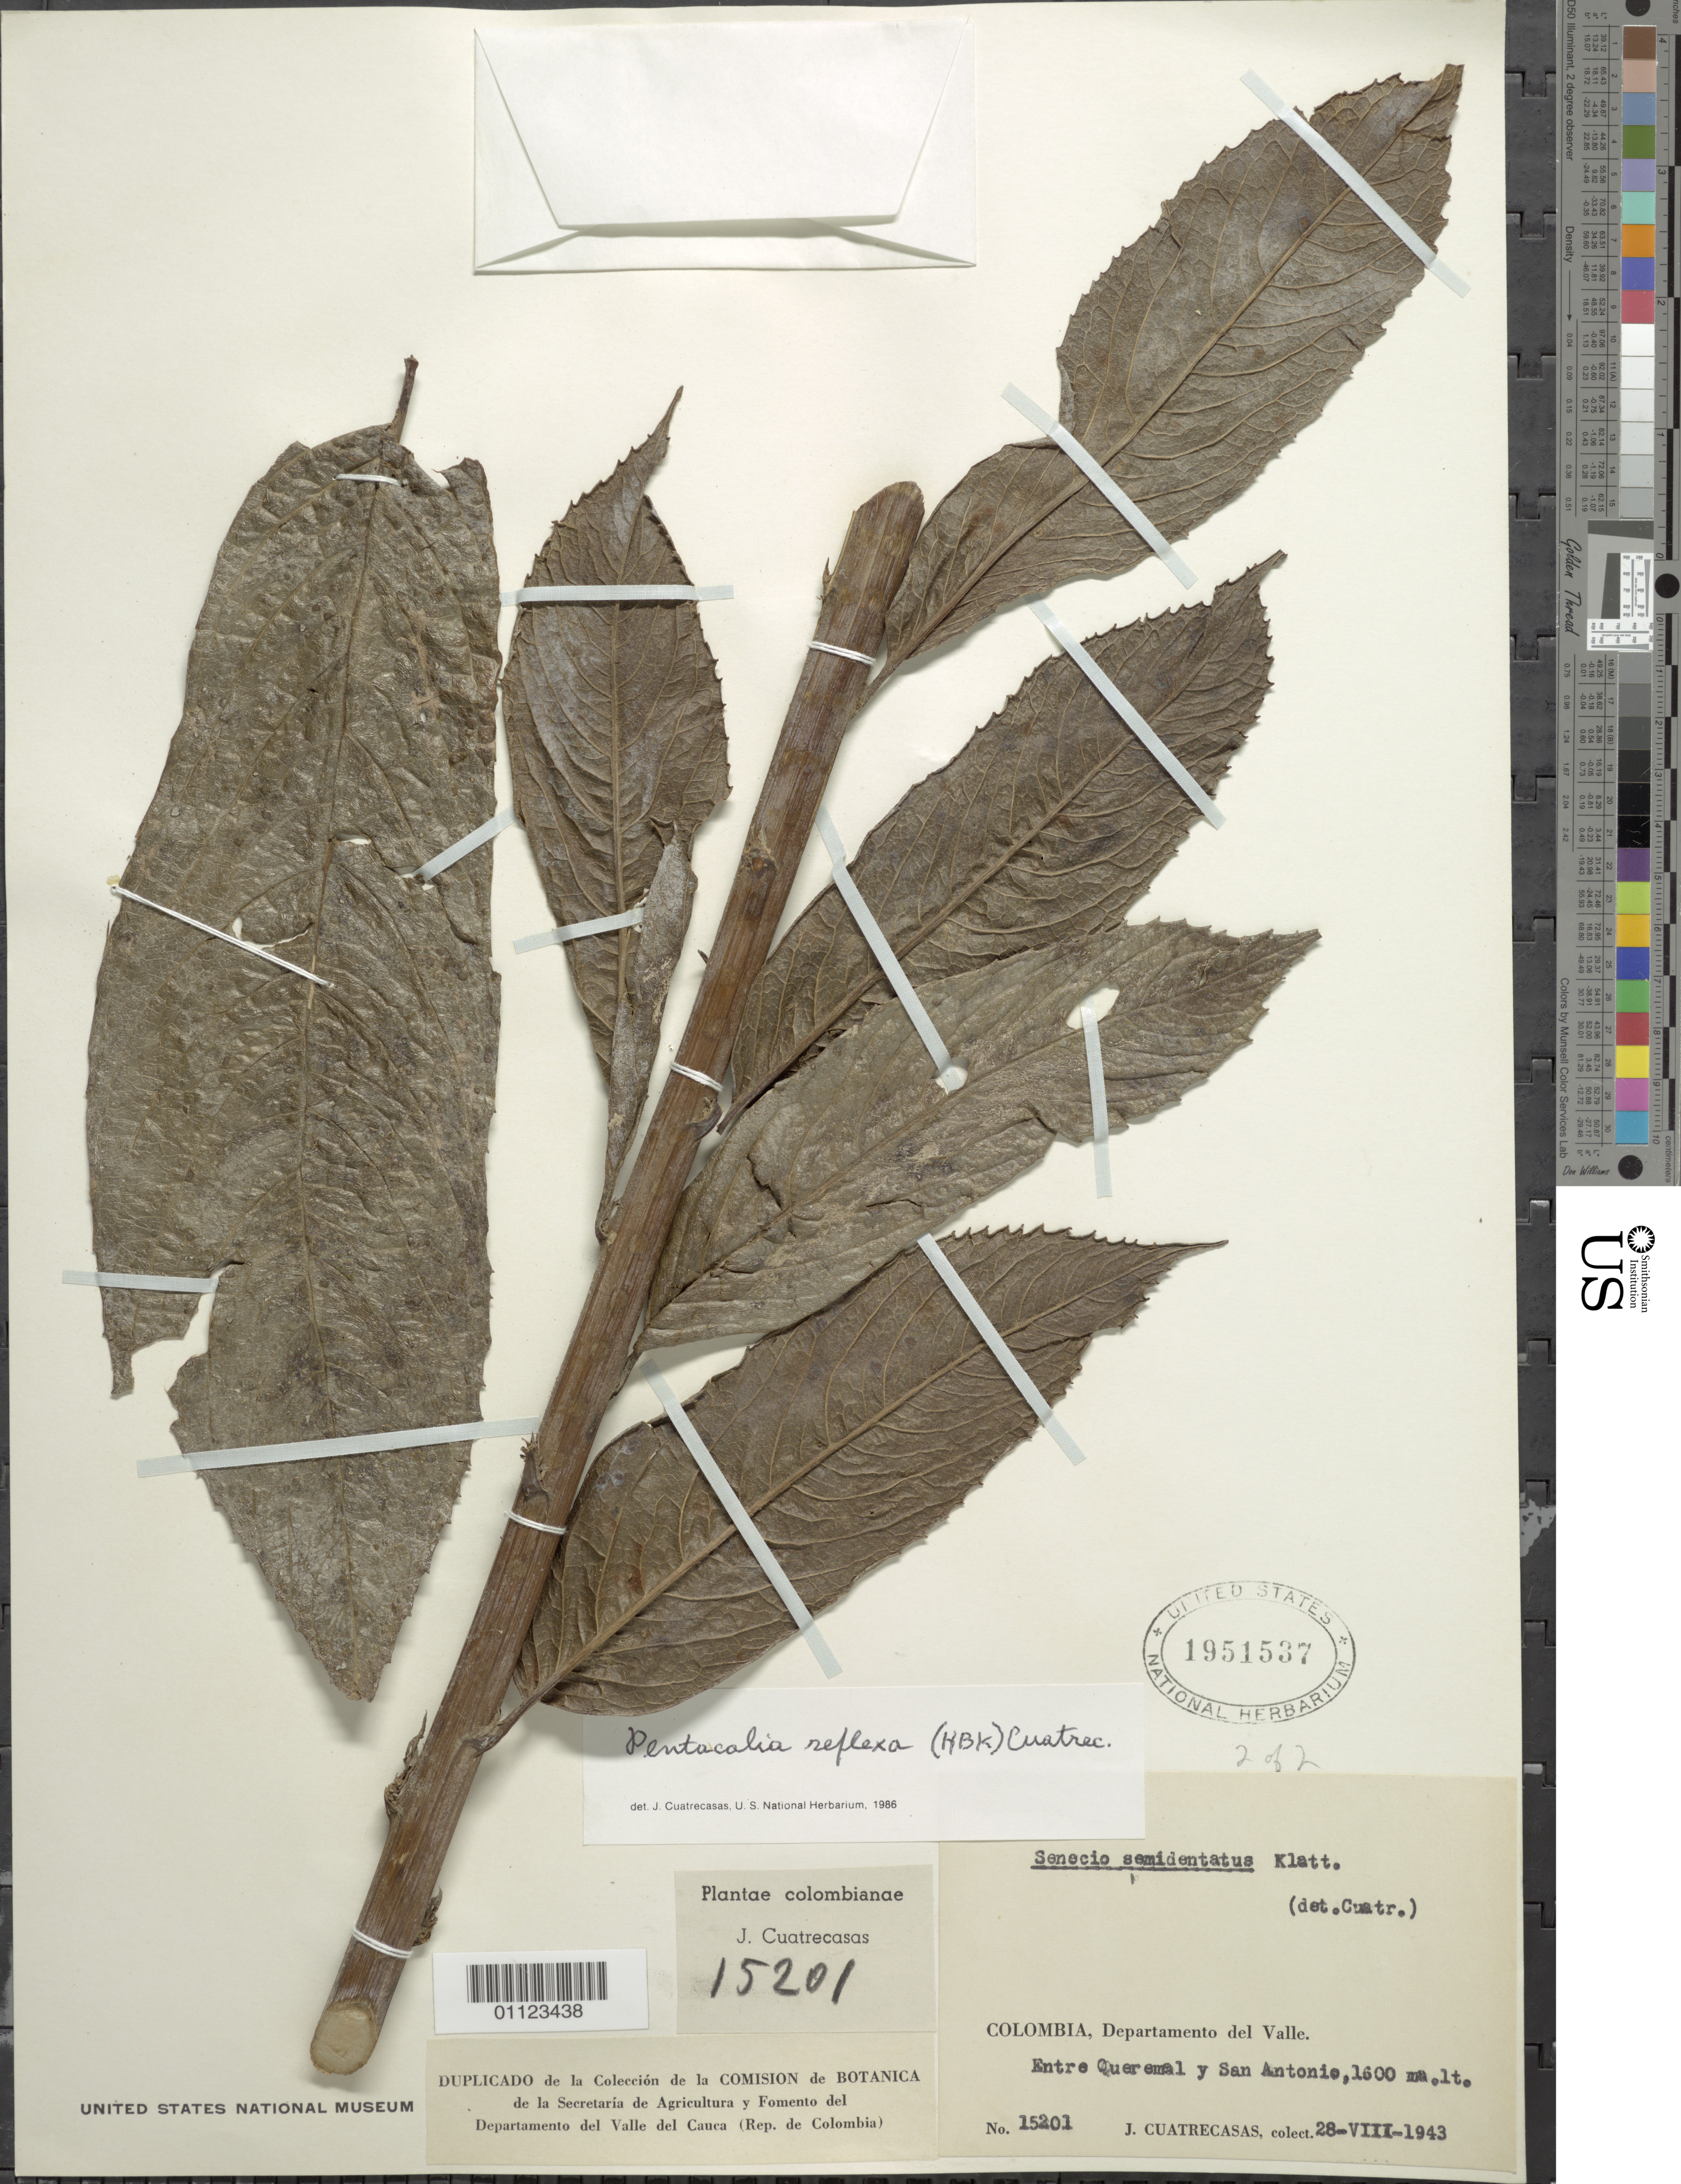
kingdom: Plantae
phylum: Tracheophyta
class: Magnoliopsida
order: Asterales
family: Asteraceae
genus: Pentacalia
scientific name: Pentacalia reflexa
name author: (Kunth) Cuatrec.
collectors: J. Cuatrecasas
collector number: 15201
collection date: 1943-08-28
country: Colombia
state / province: Valle del Cauca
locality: Entre Queremal y San Antonio.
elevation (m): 1600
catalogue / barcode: US 1951537